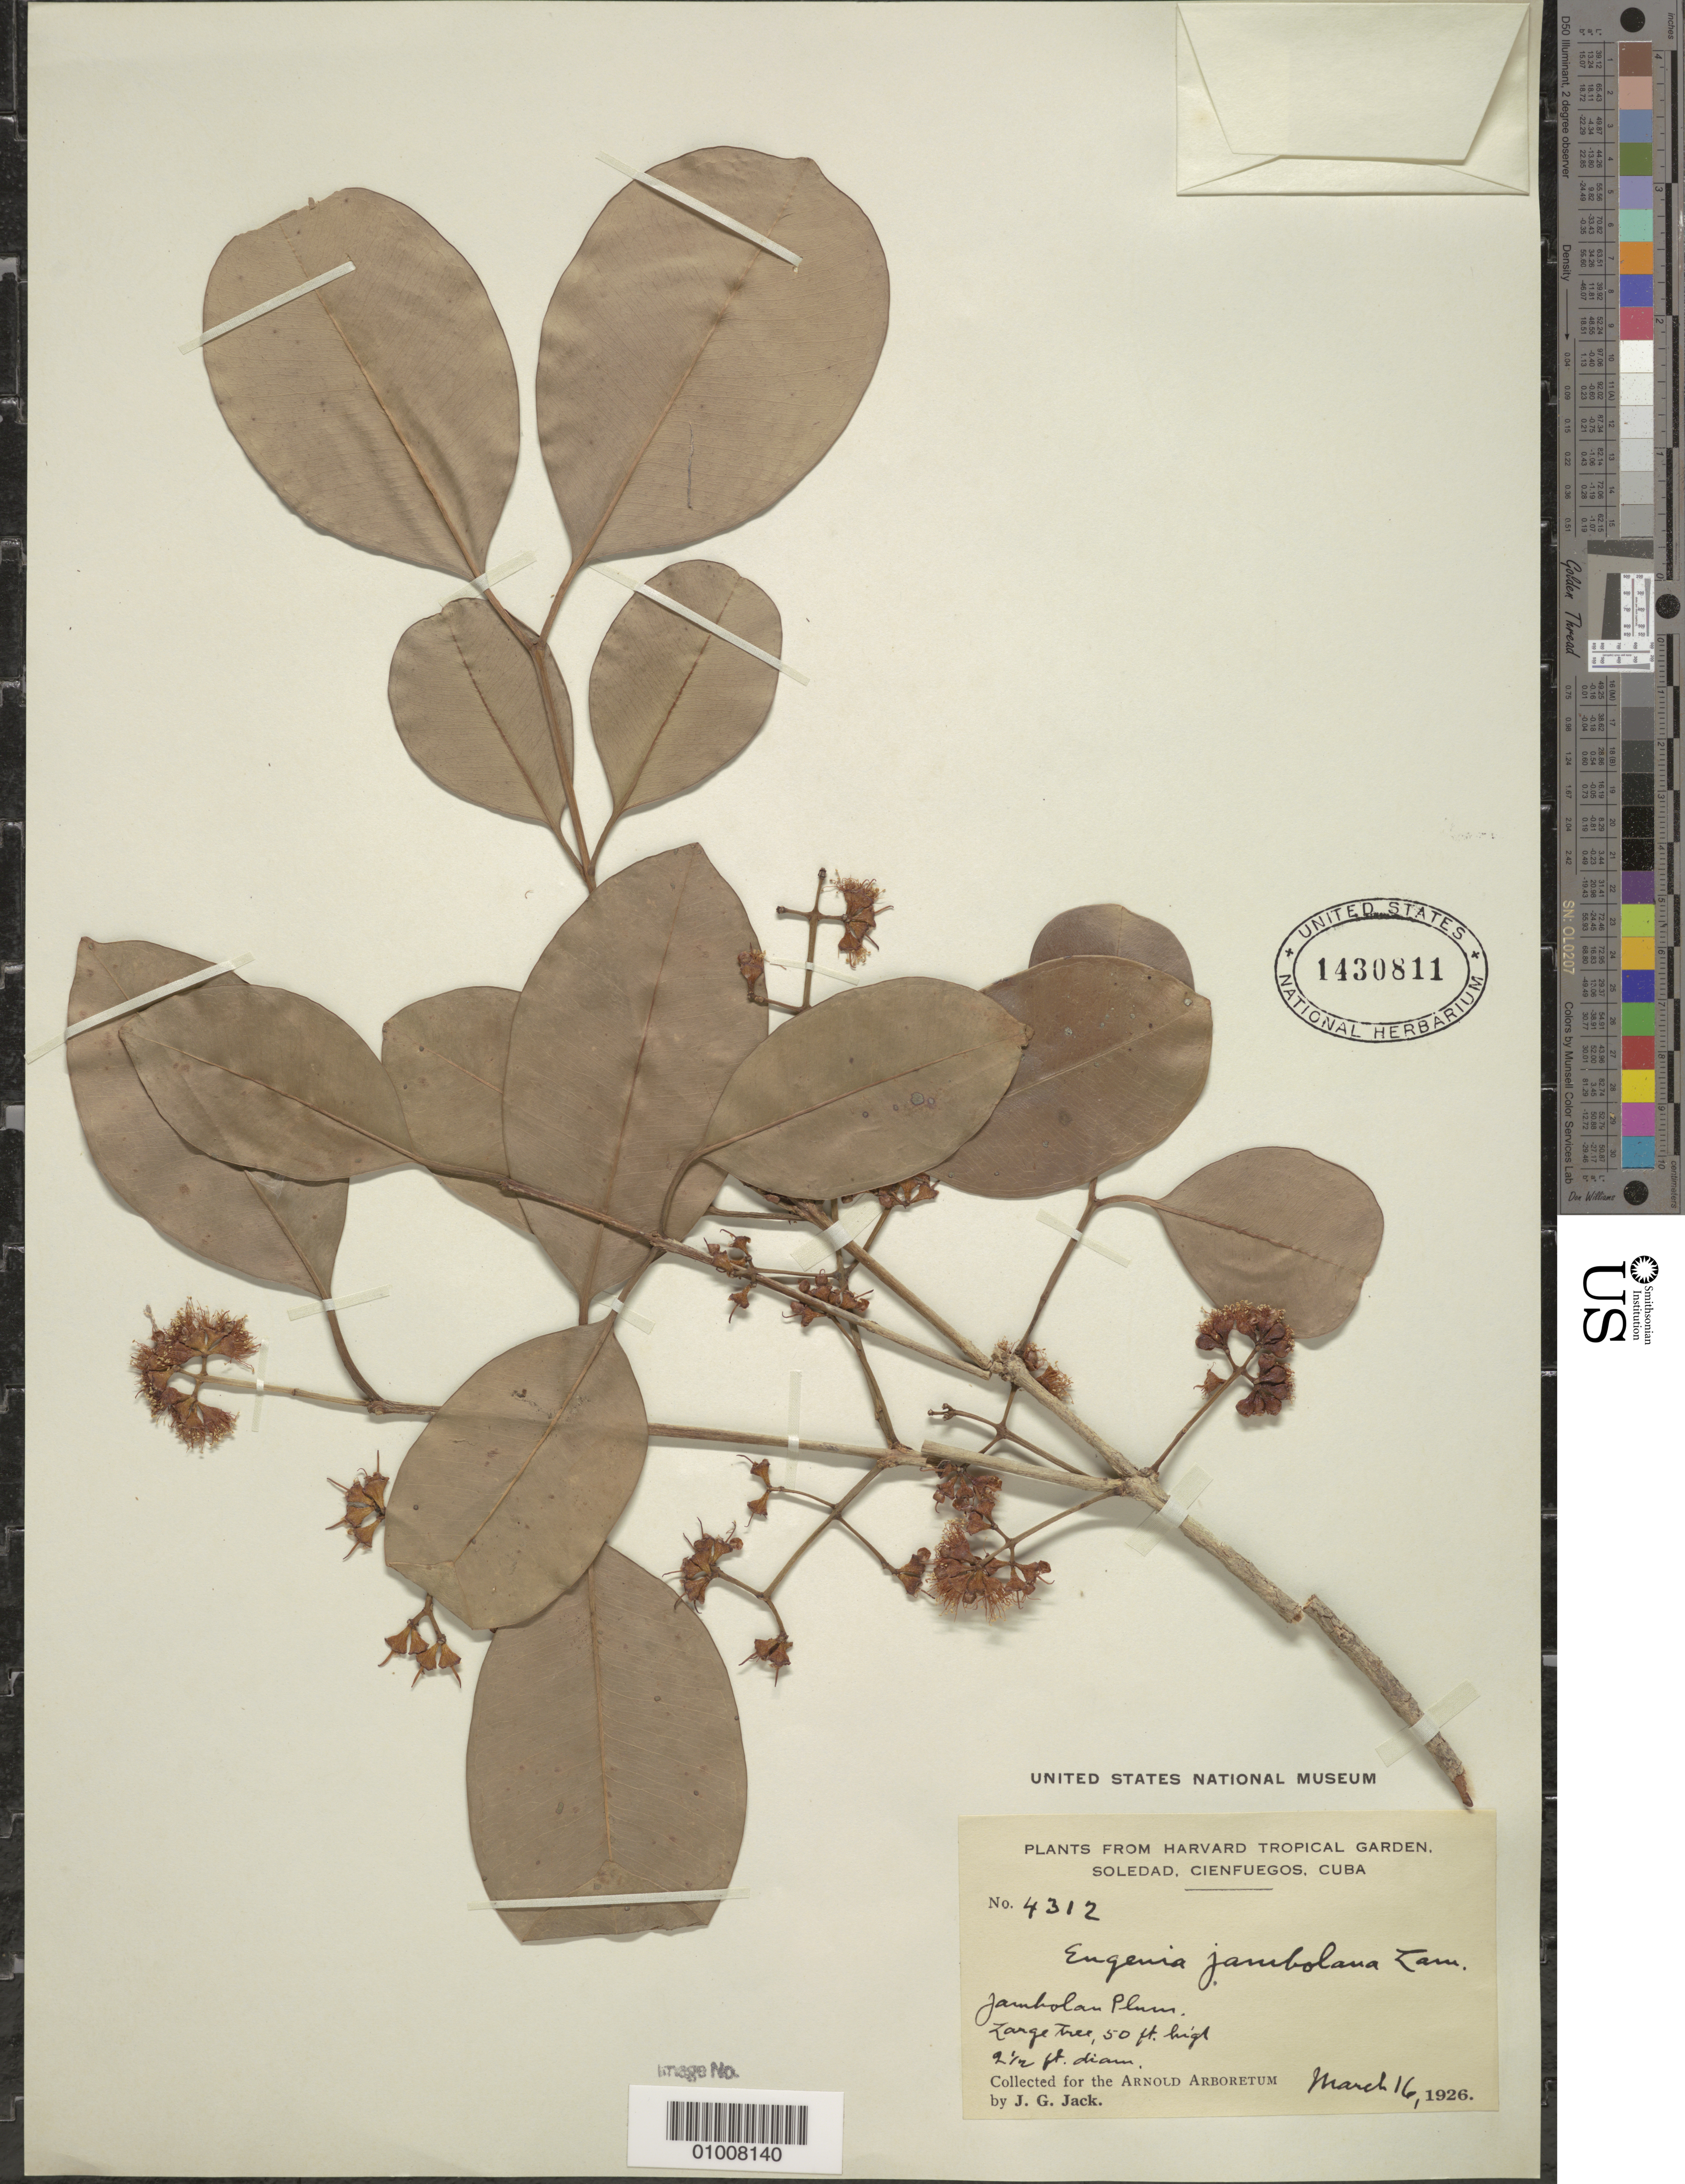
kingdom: Plantae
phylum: Tracheophyta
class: Magnoliopsida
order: Myrtales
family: Myrtaceae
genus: Syzygium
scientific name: Syzygium cumini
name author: (L.) Skeels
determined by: Strong, Mark T., (BOT), Smithsonian Institution - National Museum of Natural History (UNITED STATES)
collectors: J. G. Jack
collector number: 4312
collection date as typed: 16 Mar 1926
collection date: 1926-03-16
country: Cuba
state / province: Cienfuegos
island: Cuba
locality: Soledad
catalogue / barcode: US 1430811